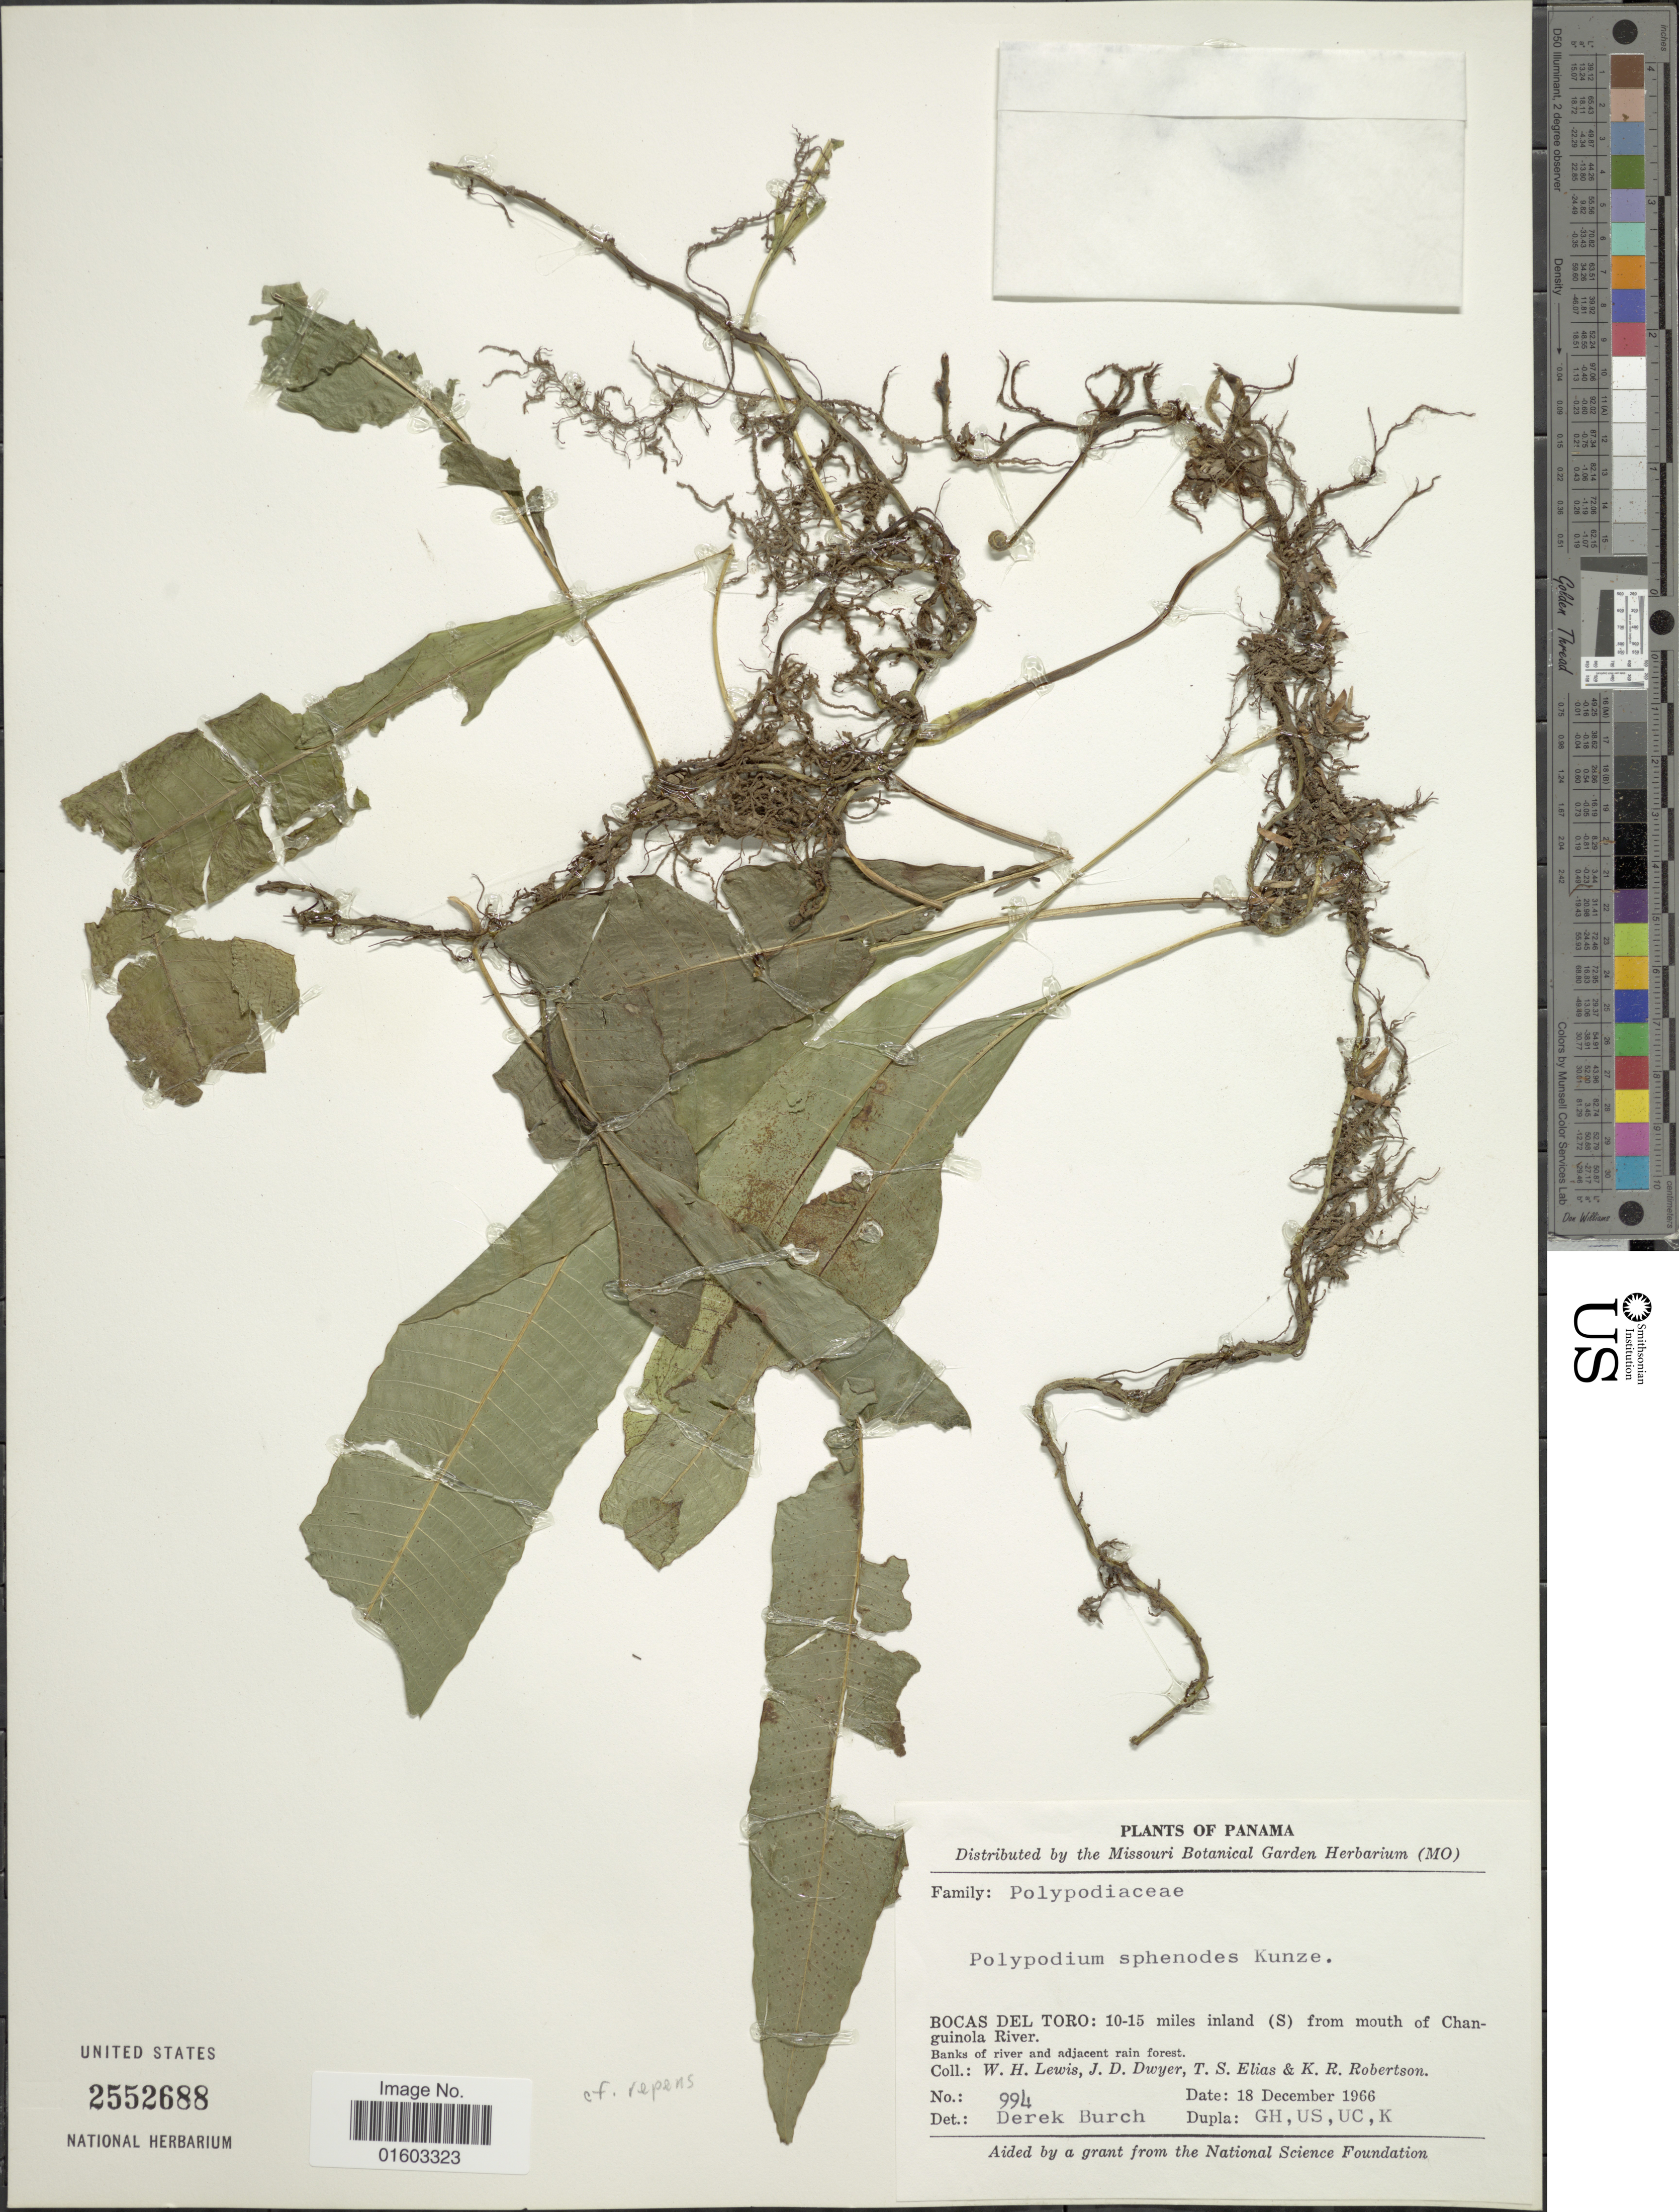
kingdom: Plantae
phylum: Tracheophyta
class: Polypodiopsida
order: Polypodiales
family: Polypodiaceae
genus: Campyloneurum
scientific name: Campyloneurum wercklei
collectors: W. H. Lewis, J. D. Dwyer, T. S. Elias & K. Robertson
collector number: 994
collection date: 1966-12-18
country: Panama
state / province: Bocas del Toro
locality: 10-15 miles inland (S) from mouth of Changuinola River. Banks of river and adjacent rain forest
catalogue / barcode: US 2552688